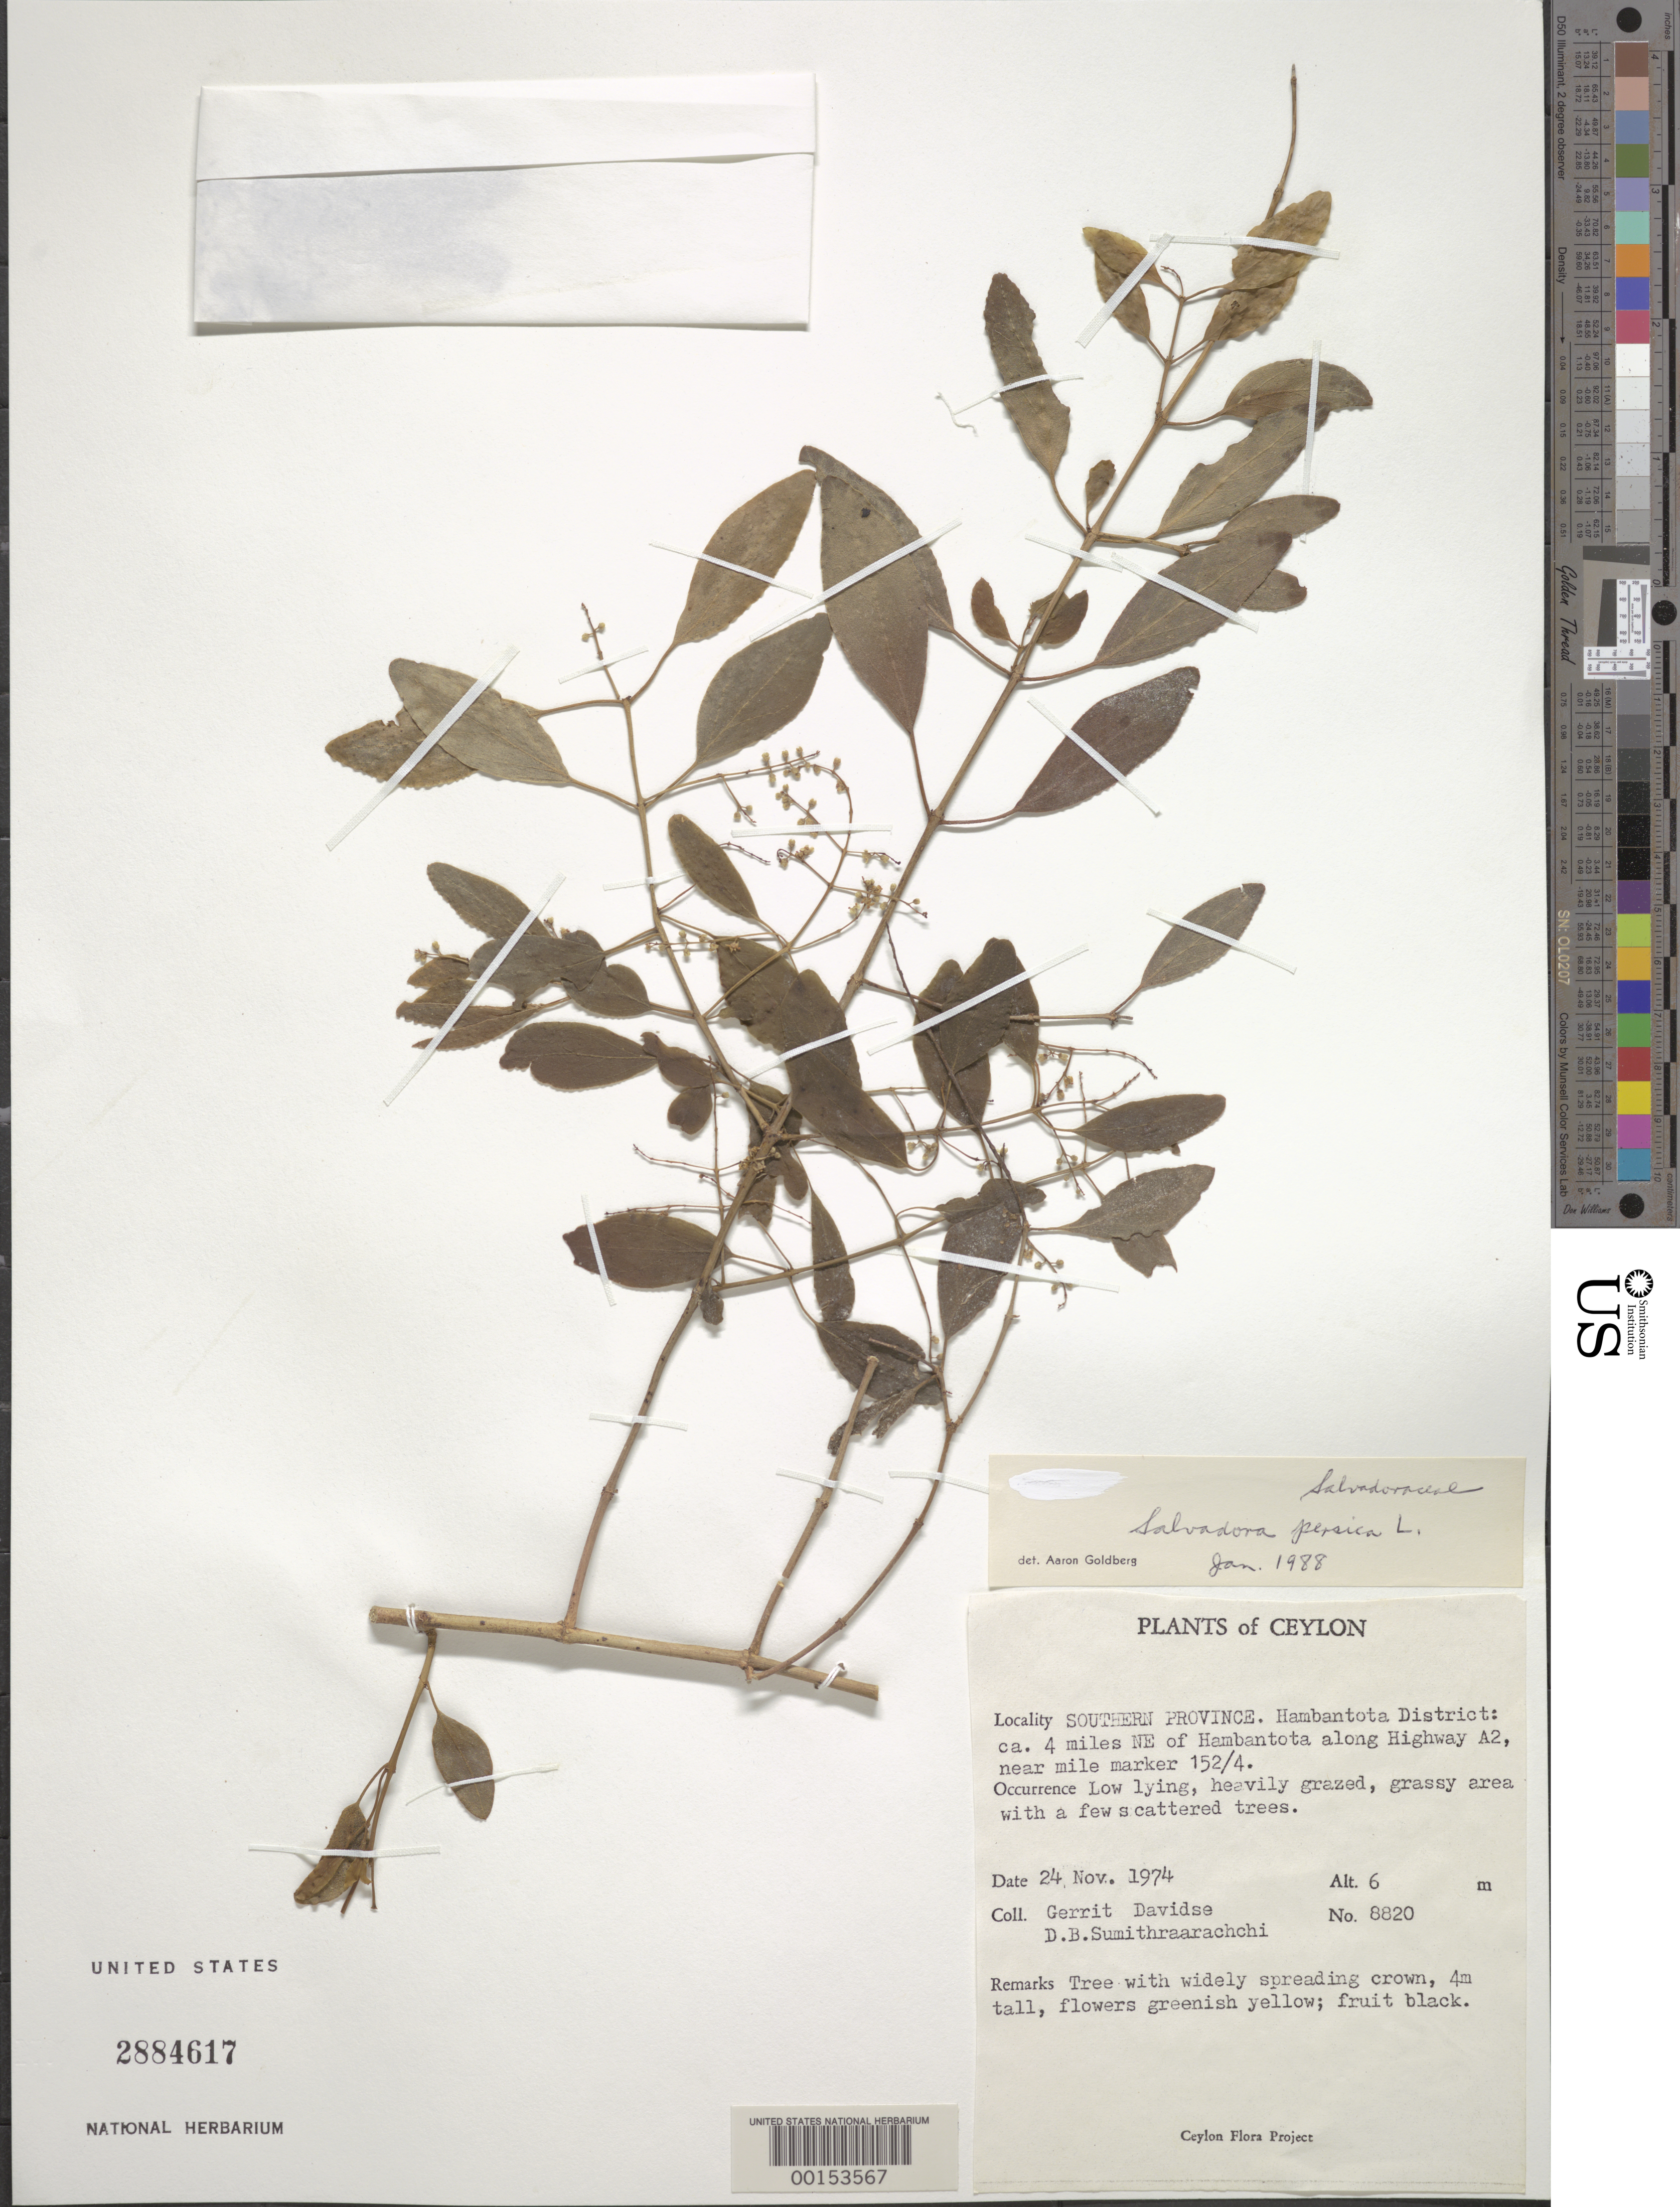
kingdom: Plantae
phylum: Tracheophyta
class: Magnoliopsida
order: Brassicales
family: Salvadoraceae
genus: Salvadora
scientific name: Salvadora persica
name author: L.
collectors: G. Davidse & D. B. Sumithraarachchi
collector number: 8820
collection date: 1974-11-24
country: Sri Lanka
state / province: Southern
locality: Ceylon. Southern Province. Hambantota District: ca. 4 miles NE of Hambantota along Highway A2, near mile marker 152/4.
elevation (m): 6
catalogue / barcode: US 2884617